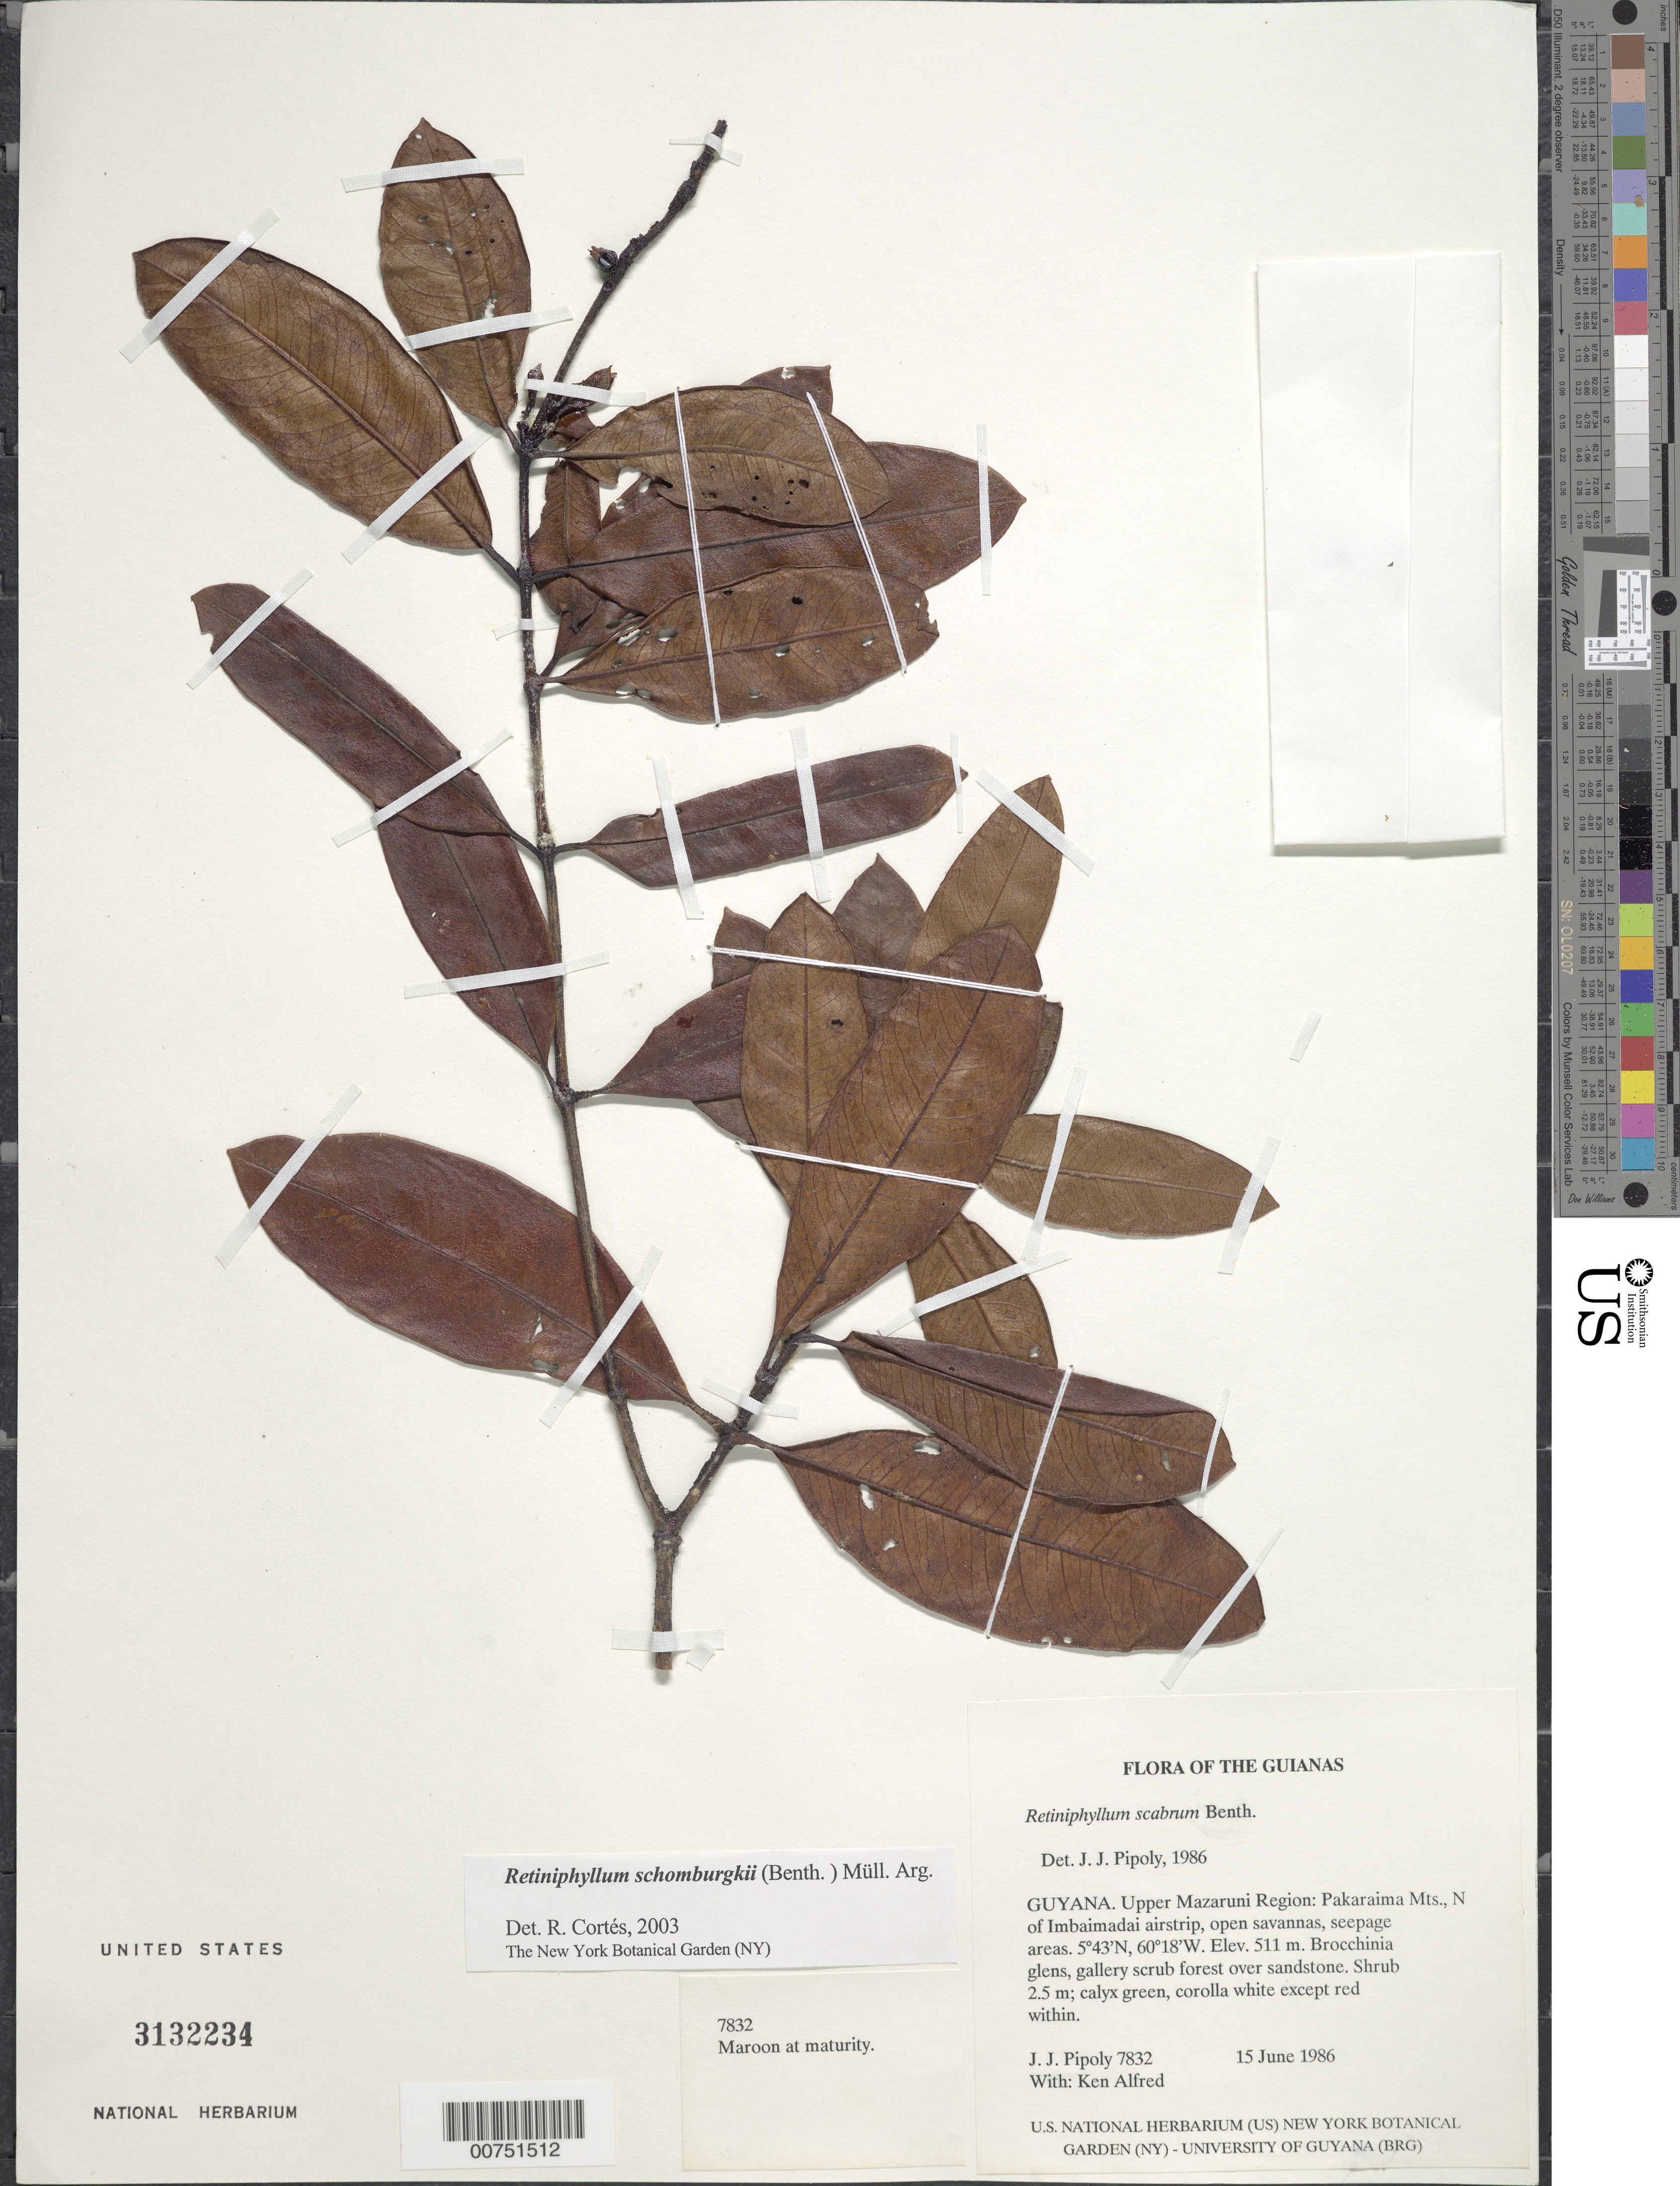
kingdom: Plantae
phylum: Tracheophyta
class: Magnoliopsida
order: Gentianales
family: Rubiaceae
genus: Retiniphyllum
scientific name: Retiniphyllum schomburgkii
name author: (Benth.) Müll. Arg.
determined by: Cortes R., G.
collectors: J. J. Pipoly & K. Alfred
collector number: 7832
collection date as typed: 15 June 1986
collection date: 1986-06-15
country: Guyana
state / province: Cuyuni-Mazaruni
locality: Pakaraima Mts., N of Imbaimadai airstrip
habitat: Open savannas, seepage areas, Brocchinia glens, gallery scrub forest over sandstone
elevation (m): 511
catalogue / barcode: US 3132234